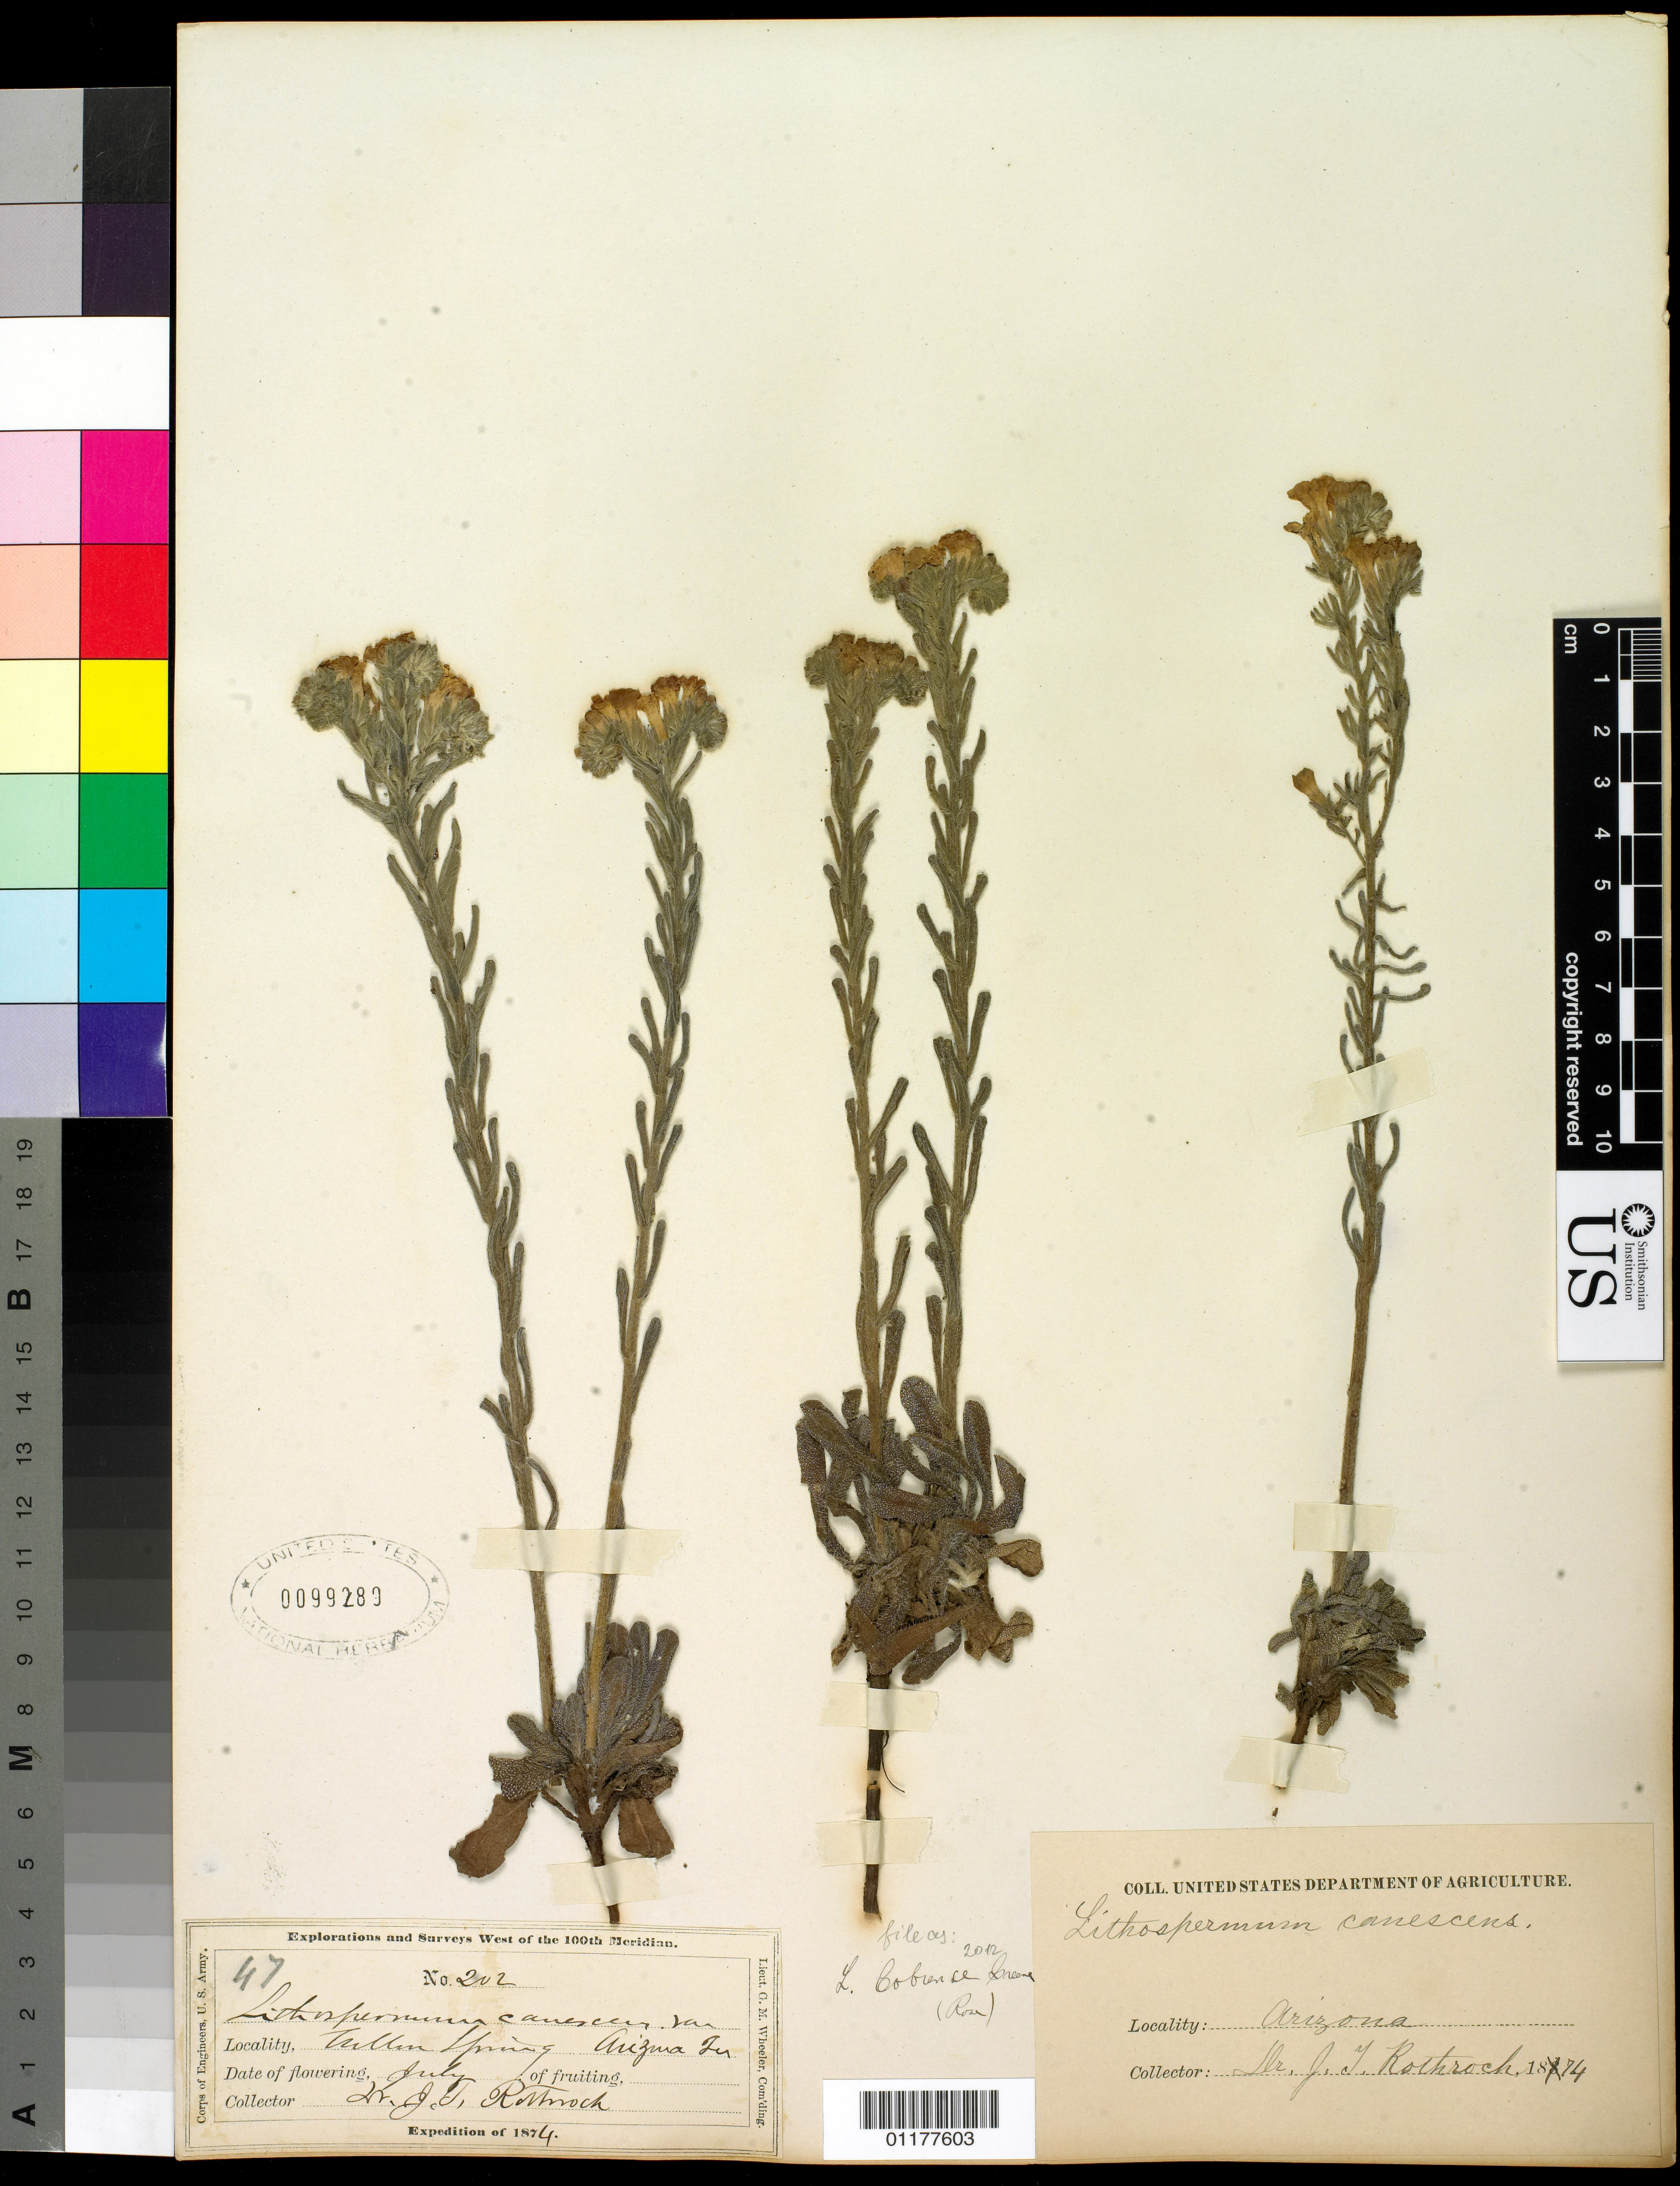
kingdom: Plantae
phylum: Tracheophyta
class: Magnoliopsida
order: Boraginales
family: Boraginaceae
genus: Lithospermum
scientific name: Lithospermum cobrense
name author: Greene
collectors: J. T. Rothrock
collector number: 202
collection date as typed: Jul 1874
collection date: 1874-07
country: United States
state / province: Arizona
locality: [..] Spring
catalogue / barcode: US 99289